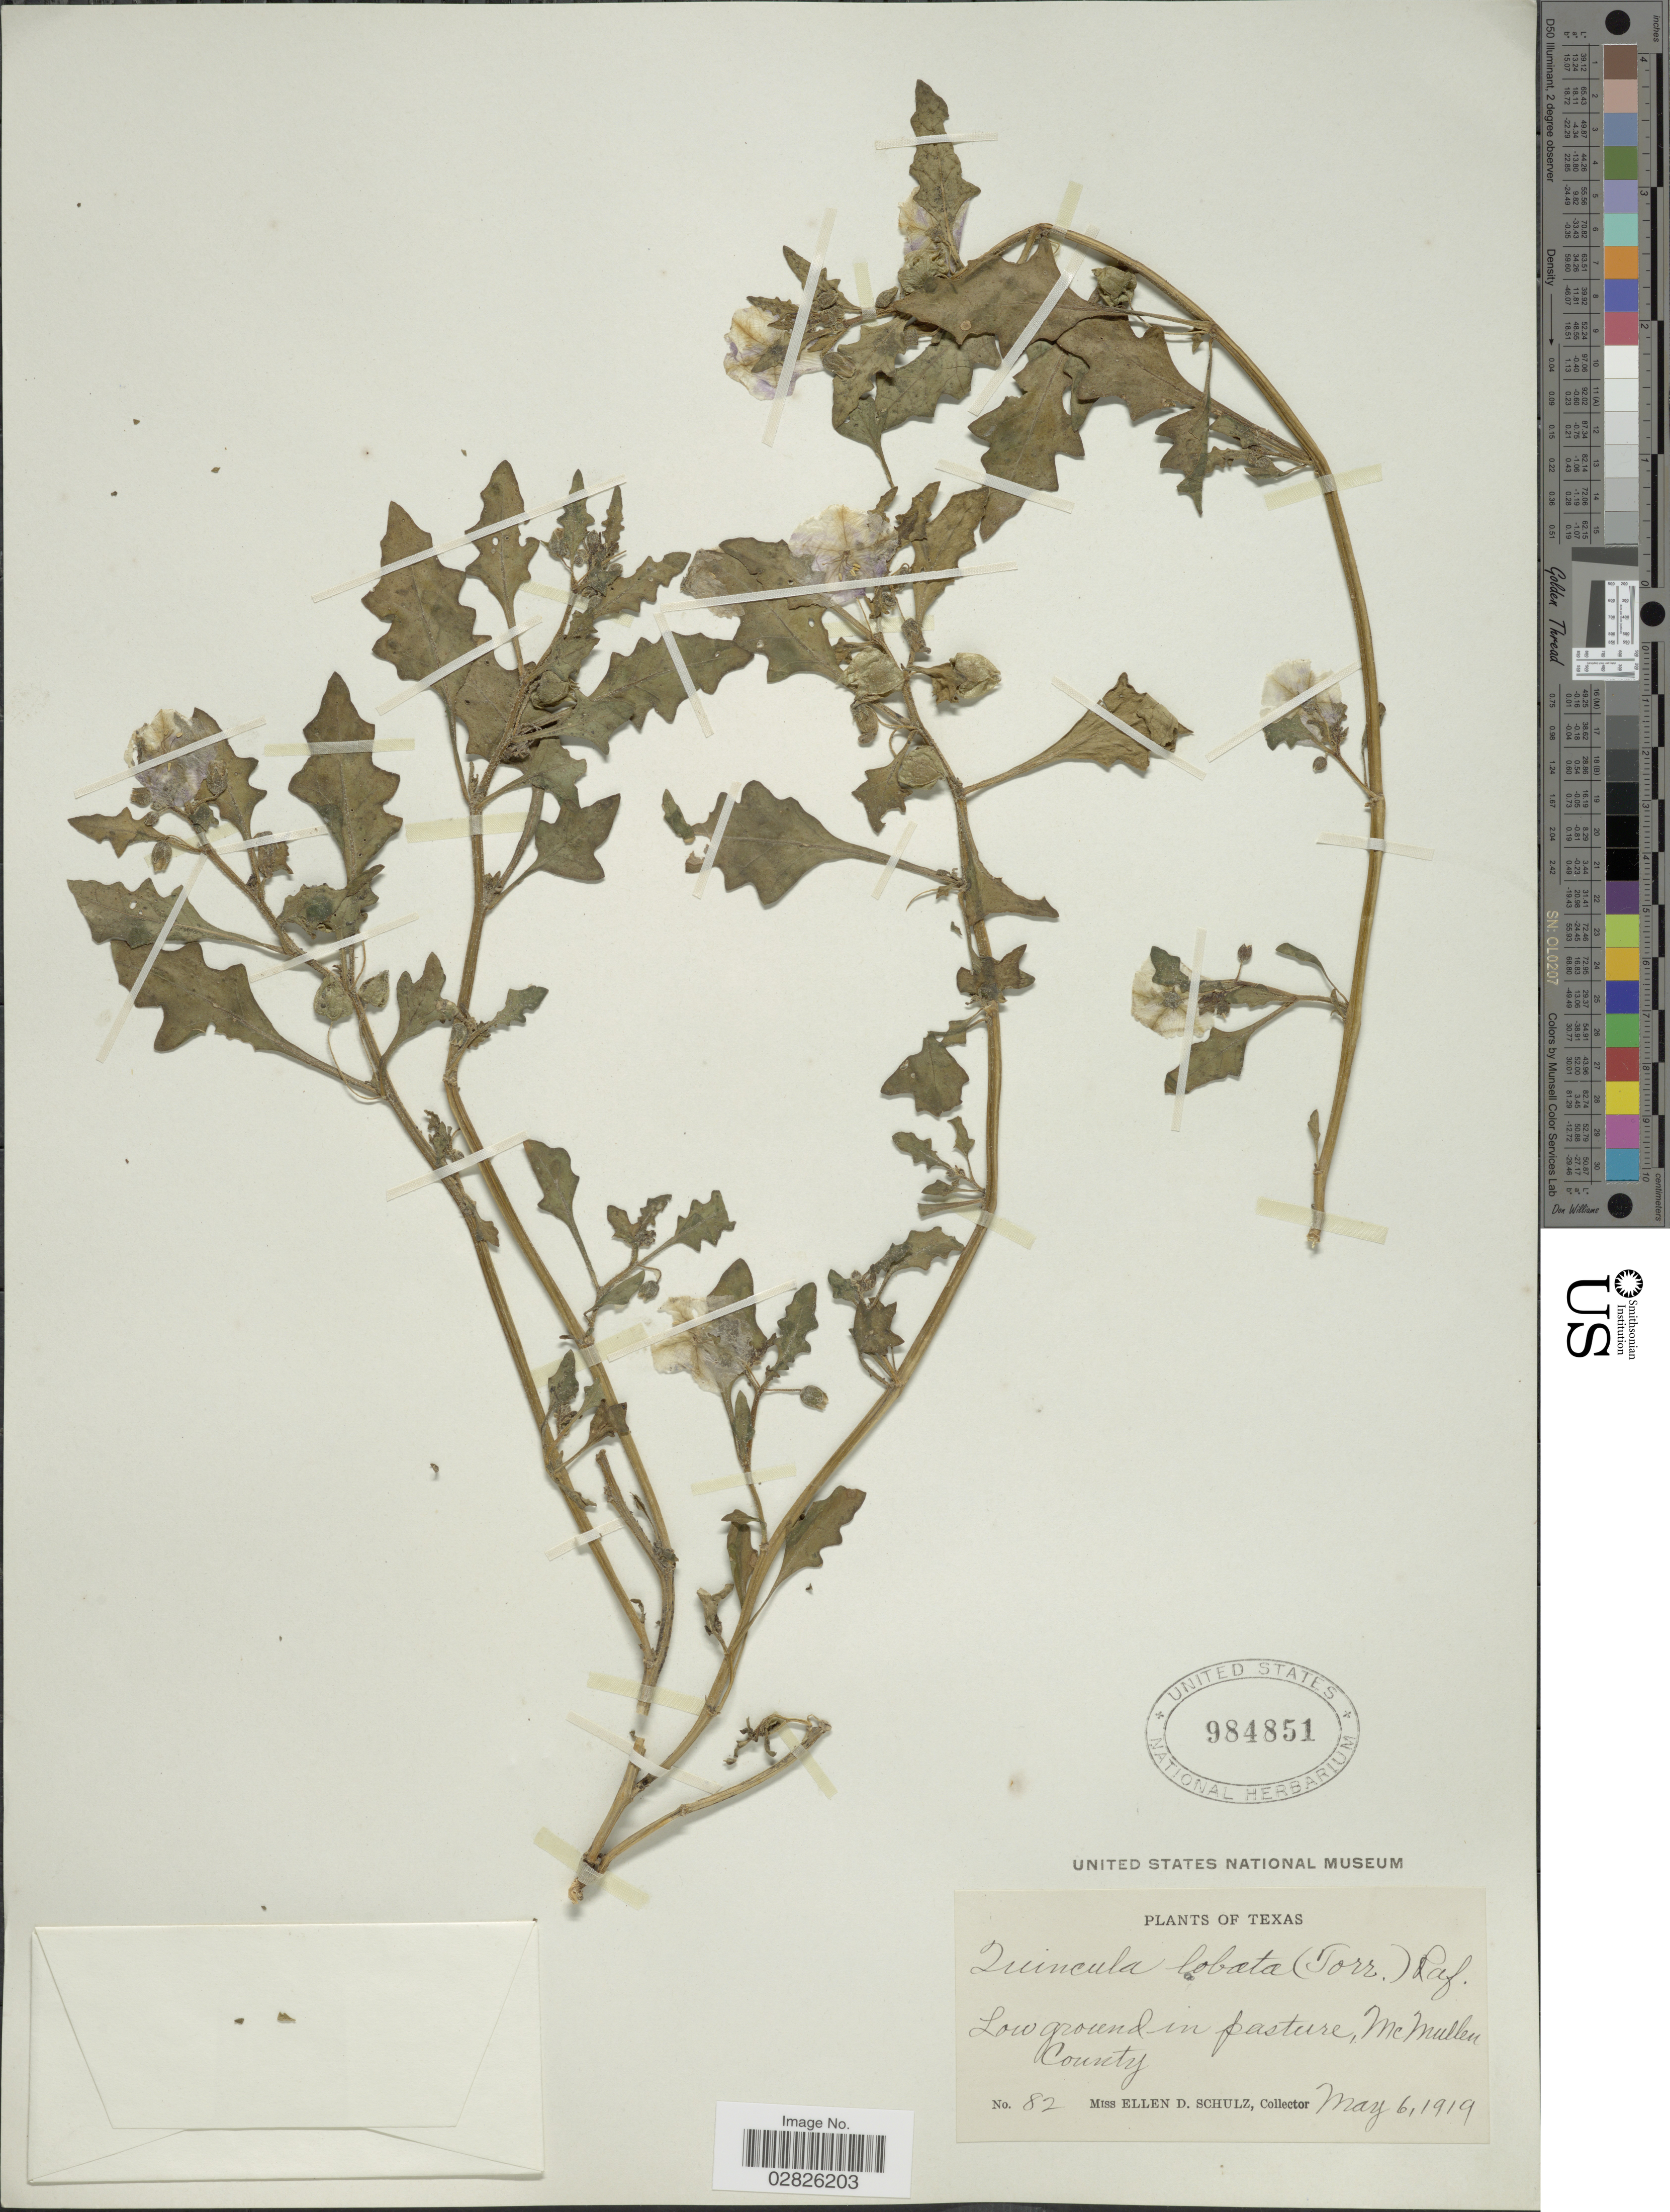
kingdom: Plantae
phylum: Tracheophyta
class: Magnoliopsida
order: Solanales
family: Solanaceae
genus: Quincula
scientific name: Quincula lobata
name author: (Torr.) Raf.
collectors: E. D. Schulz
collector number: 82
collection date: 1919-05-06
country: United States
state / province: Texas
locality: Low ground in pasture, McMullen County.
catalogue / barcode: US 984851